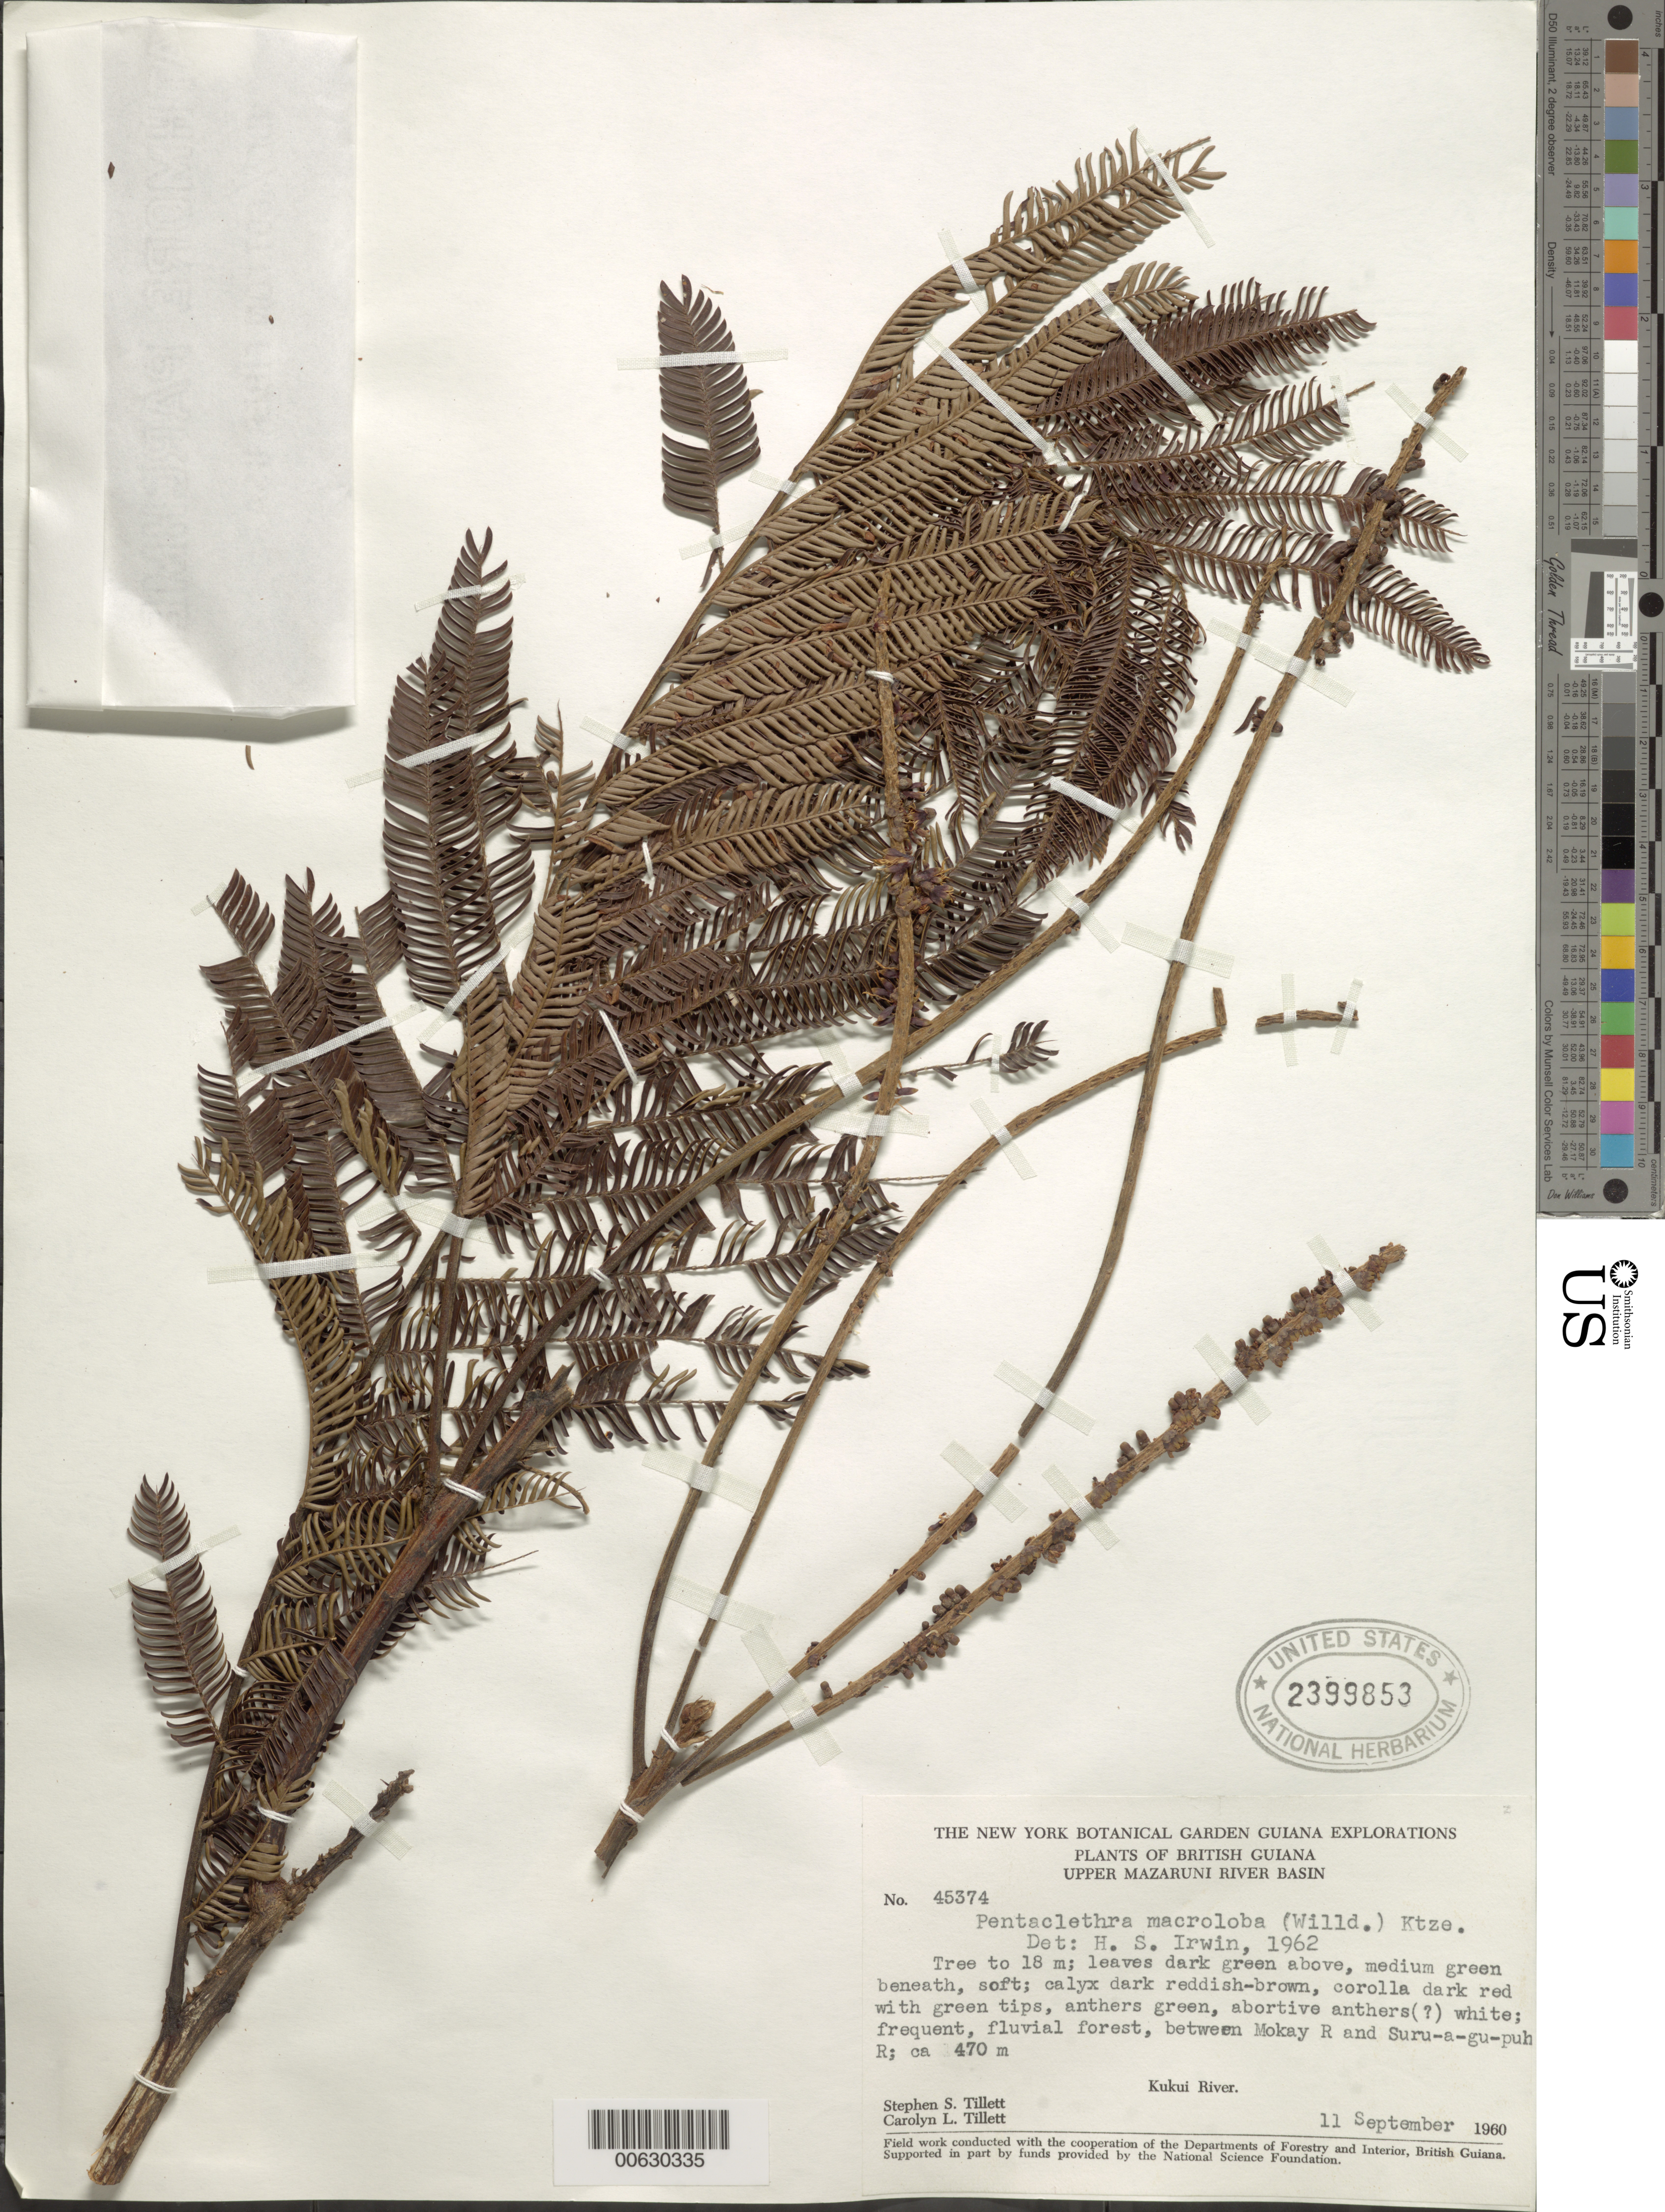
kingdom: Plantae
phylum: Tracheophyta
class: Magnoliopsida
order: Fabales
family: Fabaceae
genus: Pentaclethra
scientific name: Pentaclethra macroloba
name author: (Willd.) Kuntze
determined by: Irwin, Howard S.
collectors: S. S. Tillett, C. L. Tillett & R. Boyan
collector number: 45374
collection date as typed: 11-Sep-60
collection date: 1960-09-11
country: Guyana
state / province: Cuyuni-Mazaruni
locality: Kukui R., betw. Mokay R. and Suru-agu-puh R., Upper Mazaruni R. basin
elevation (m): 470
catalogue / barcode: US 2399853